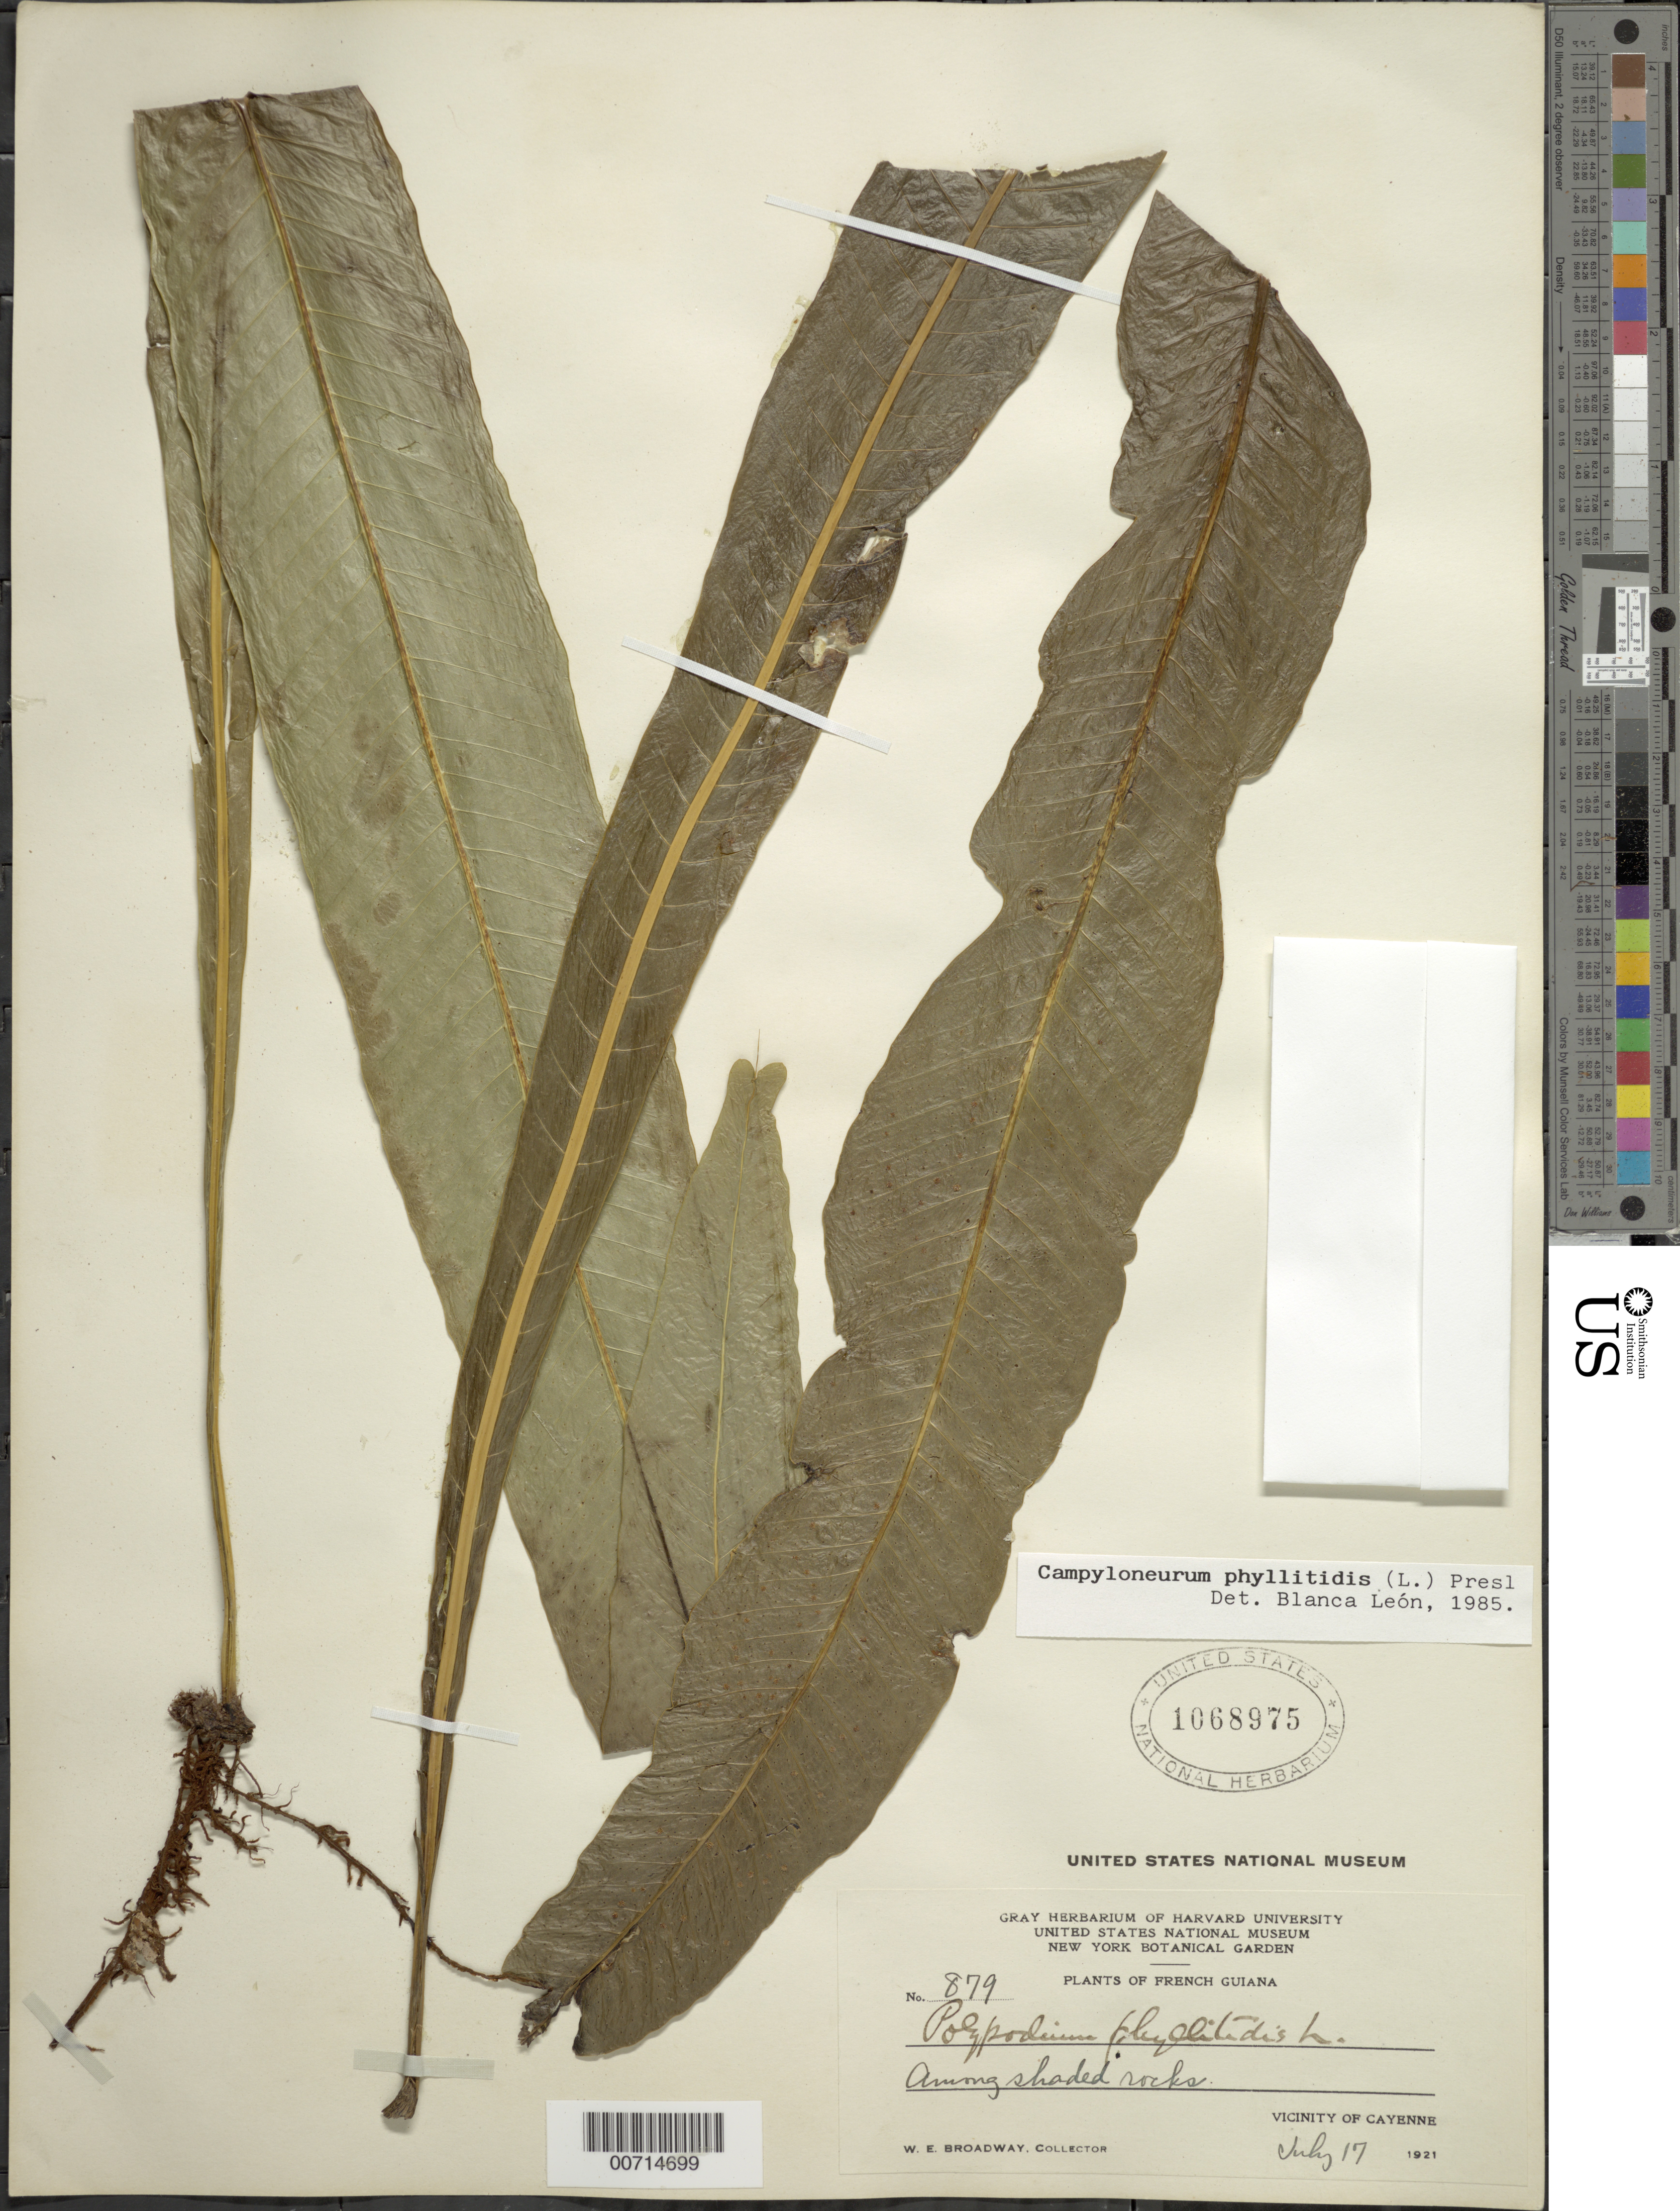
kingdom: Plantae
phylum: Tracheophyta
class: Polypodiopsida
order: Polypodiales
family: Polypodiaceae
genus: Campyloneurum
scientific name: Campyloneurum phyllitidis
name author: (L.) C. Presl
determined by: León, B.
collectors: W. E. Broadway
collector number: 879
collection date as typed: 17-Jul-21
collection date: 1921-07-17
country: French Guiana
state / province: Cayenne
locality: Cayenne, vic.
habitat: Among shaded rocks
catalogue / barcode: US 1068975